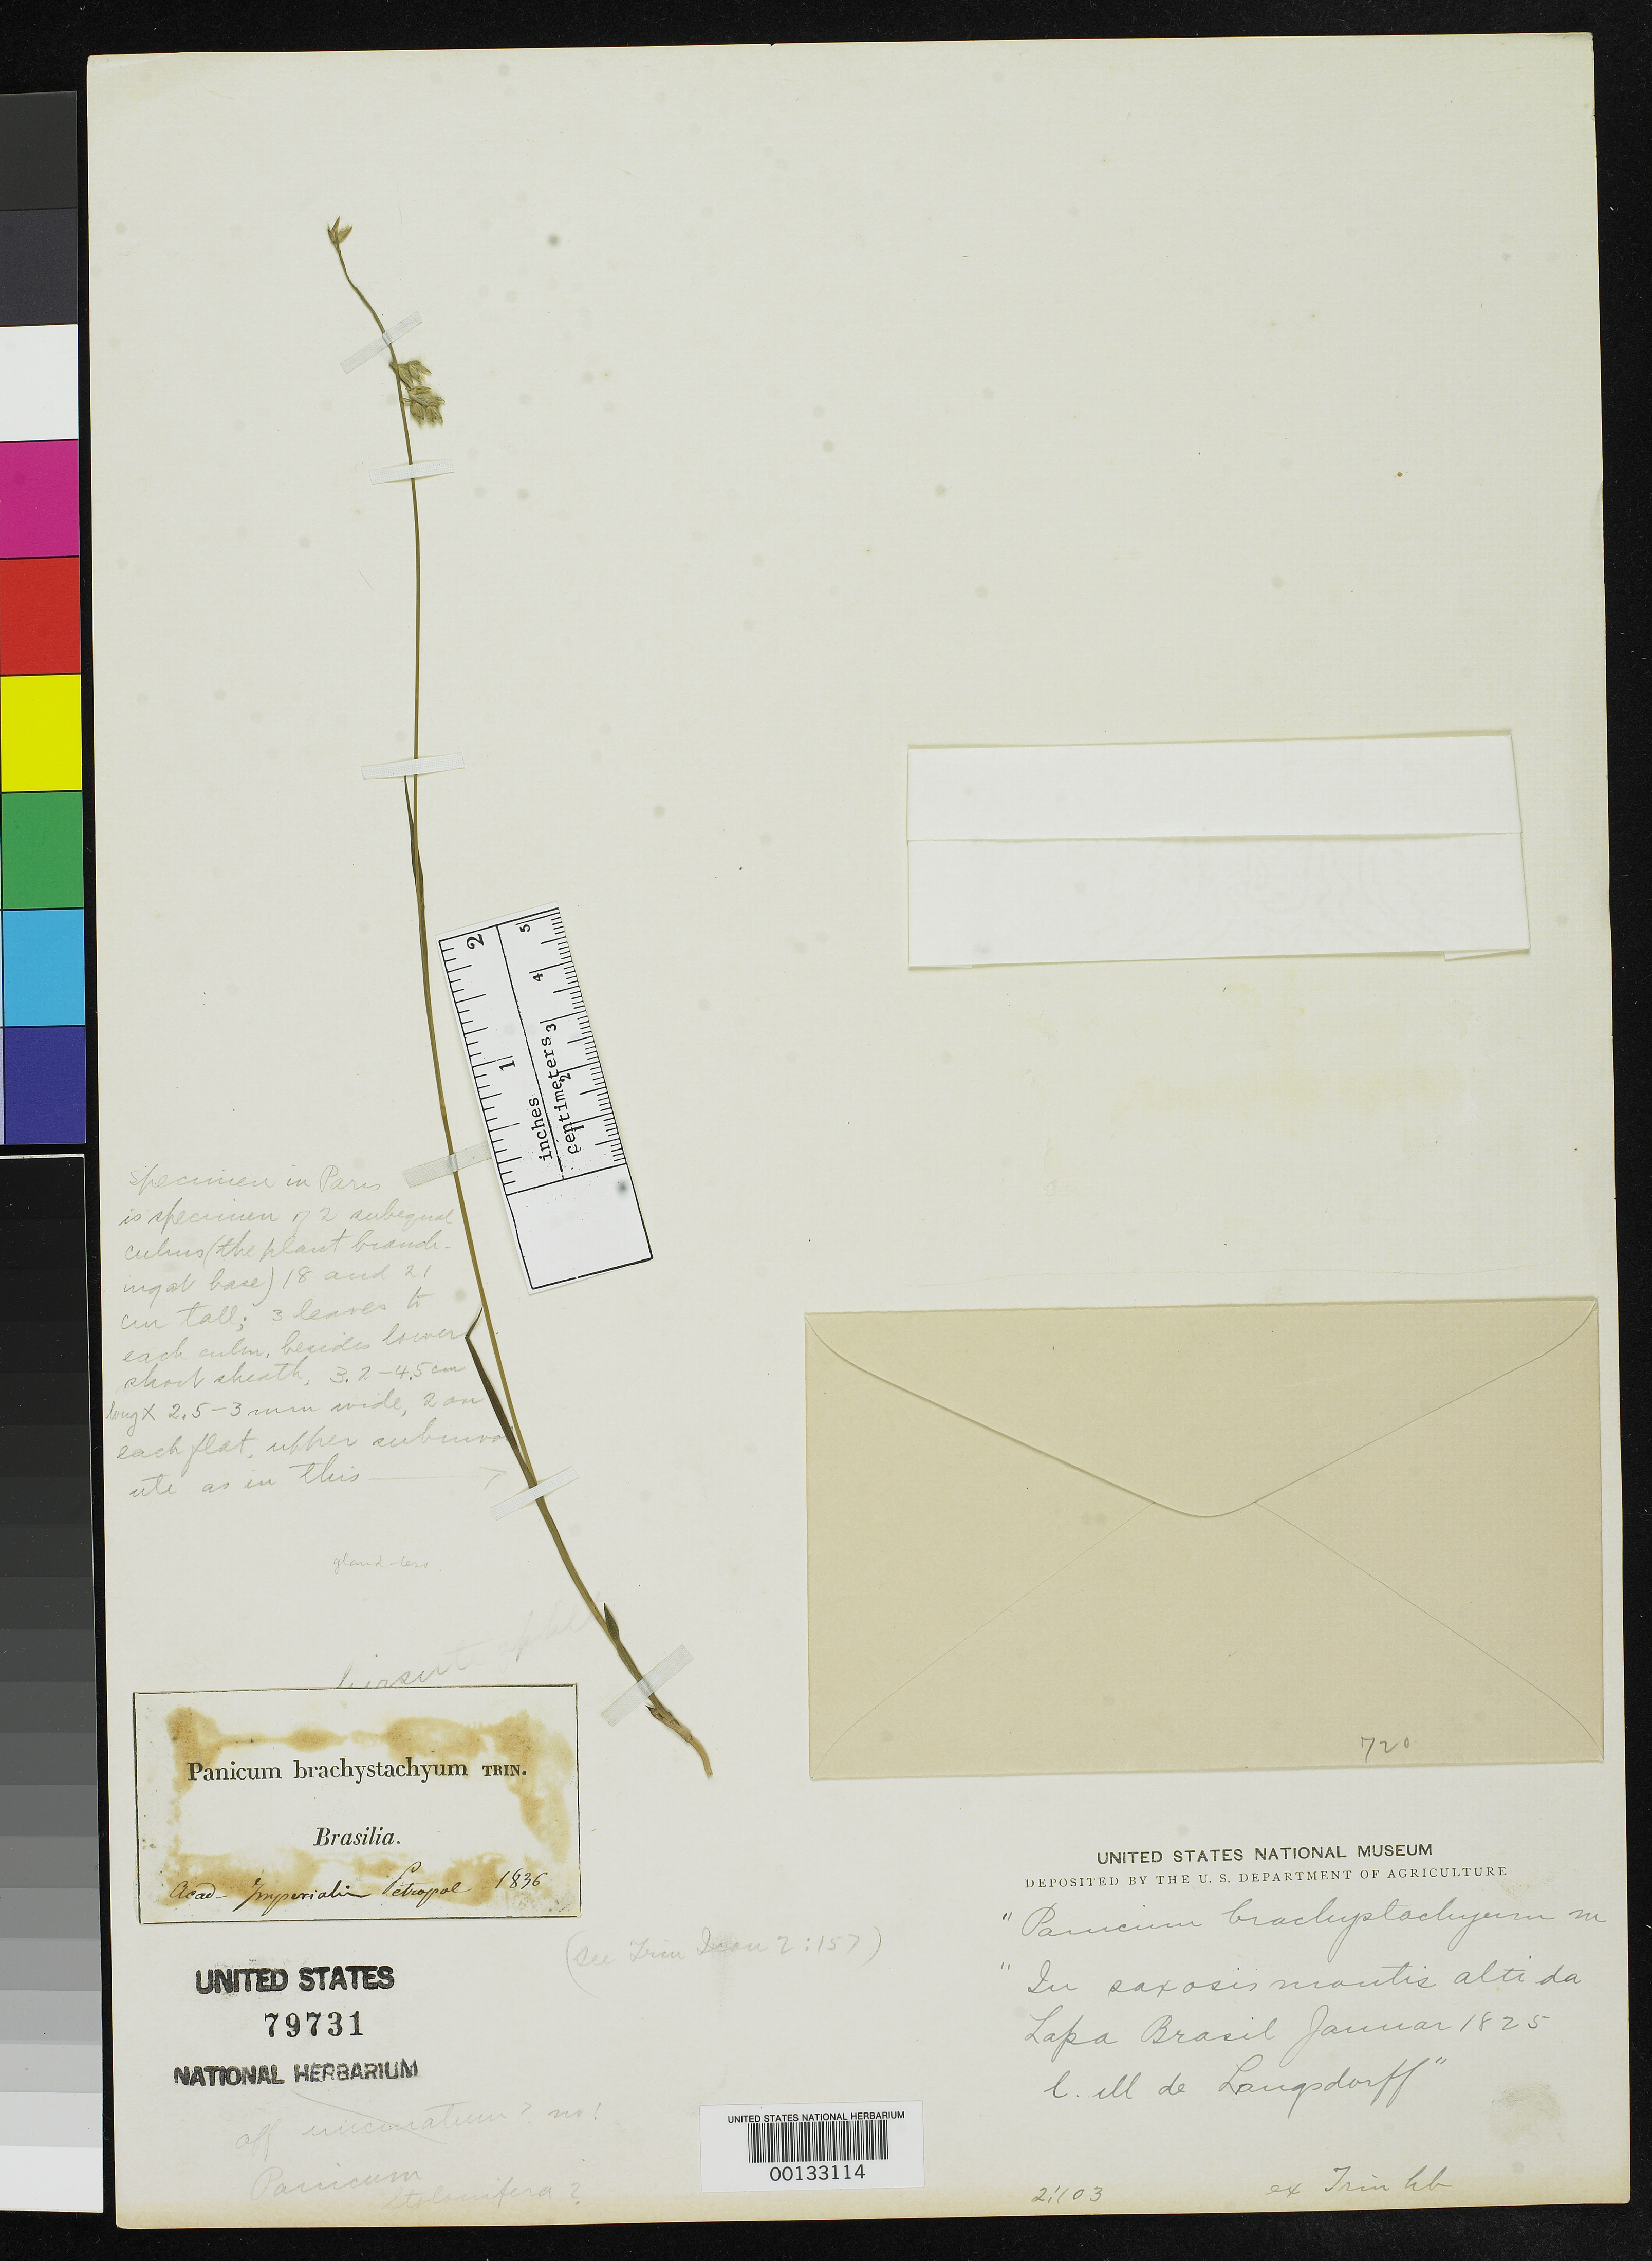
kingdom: Plantae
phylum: Tracheophyta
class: Liliopsida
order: Poales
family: Poaceae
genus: Panicum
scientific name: Panicum brachystachyum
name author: Trin.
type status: Type Fragment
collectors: G. H. von Langsdorff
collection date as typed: Jan 1825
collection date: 1825-01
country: Brazil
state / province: Bahia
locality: Serra da Lapa.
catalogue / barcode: US 79731